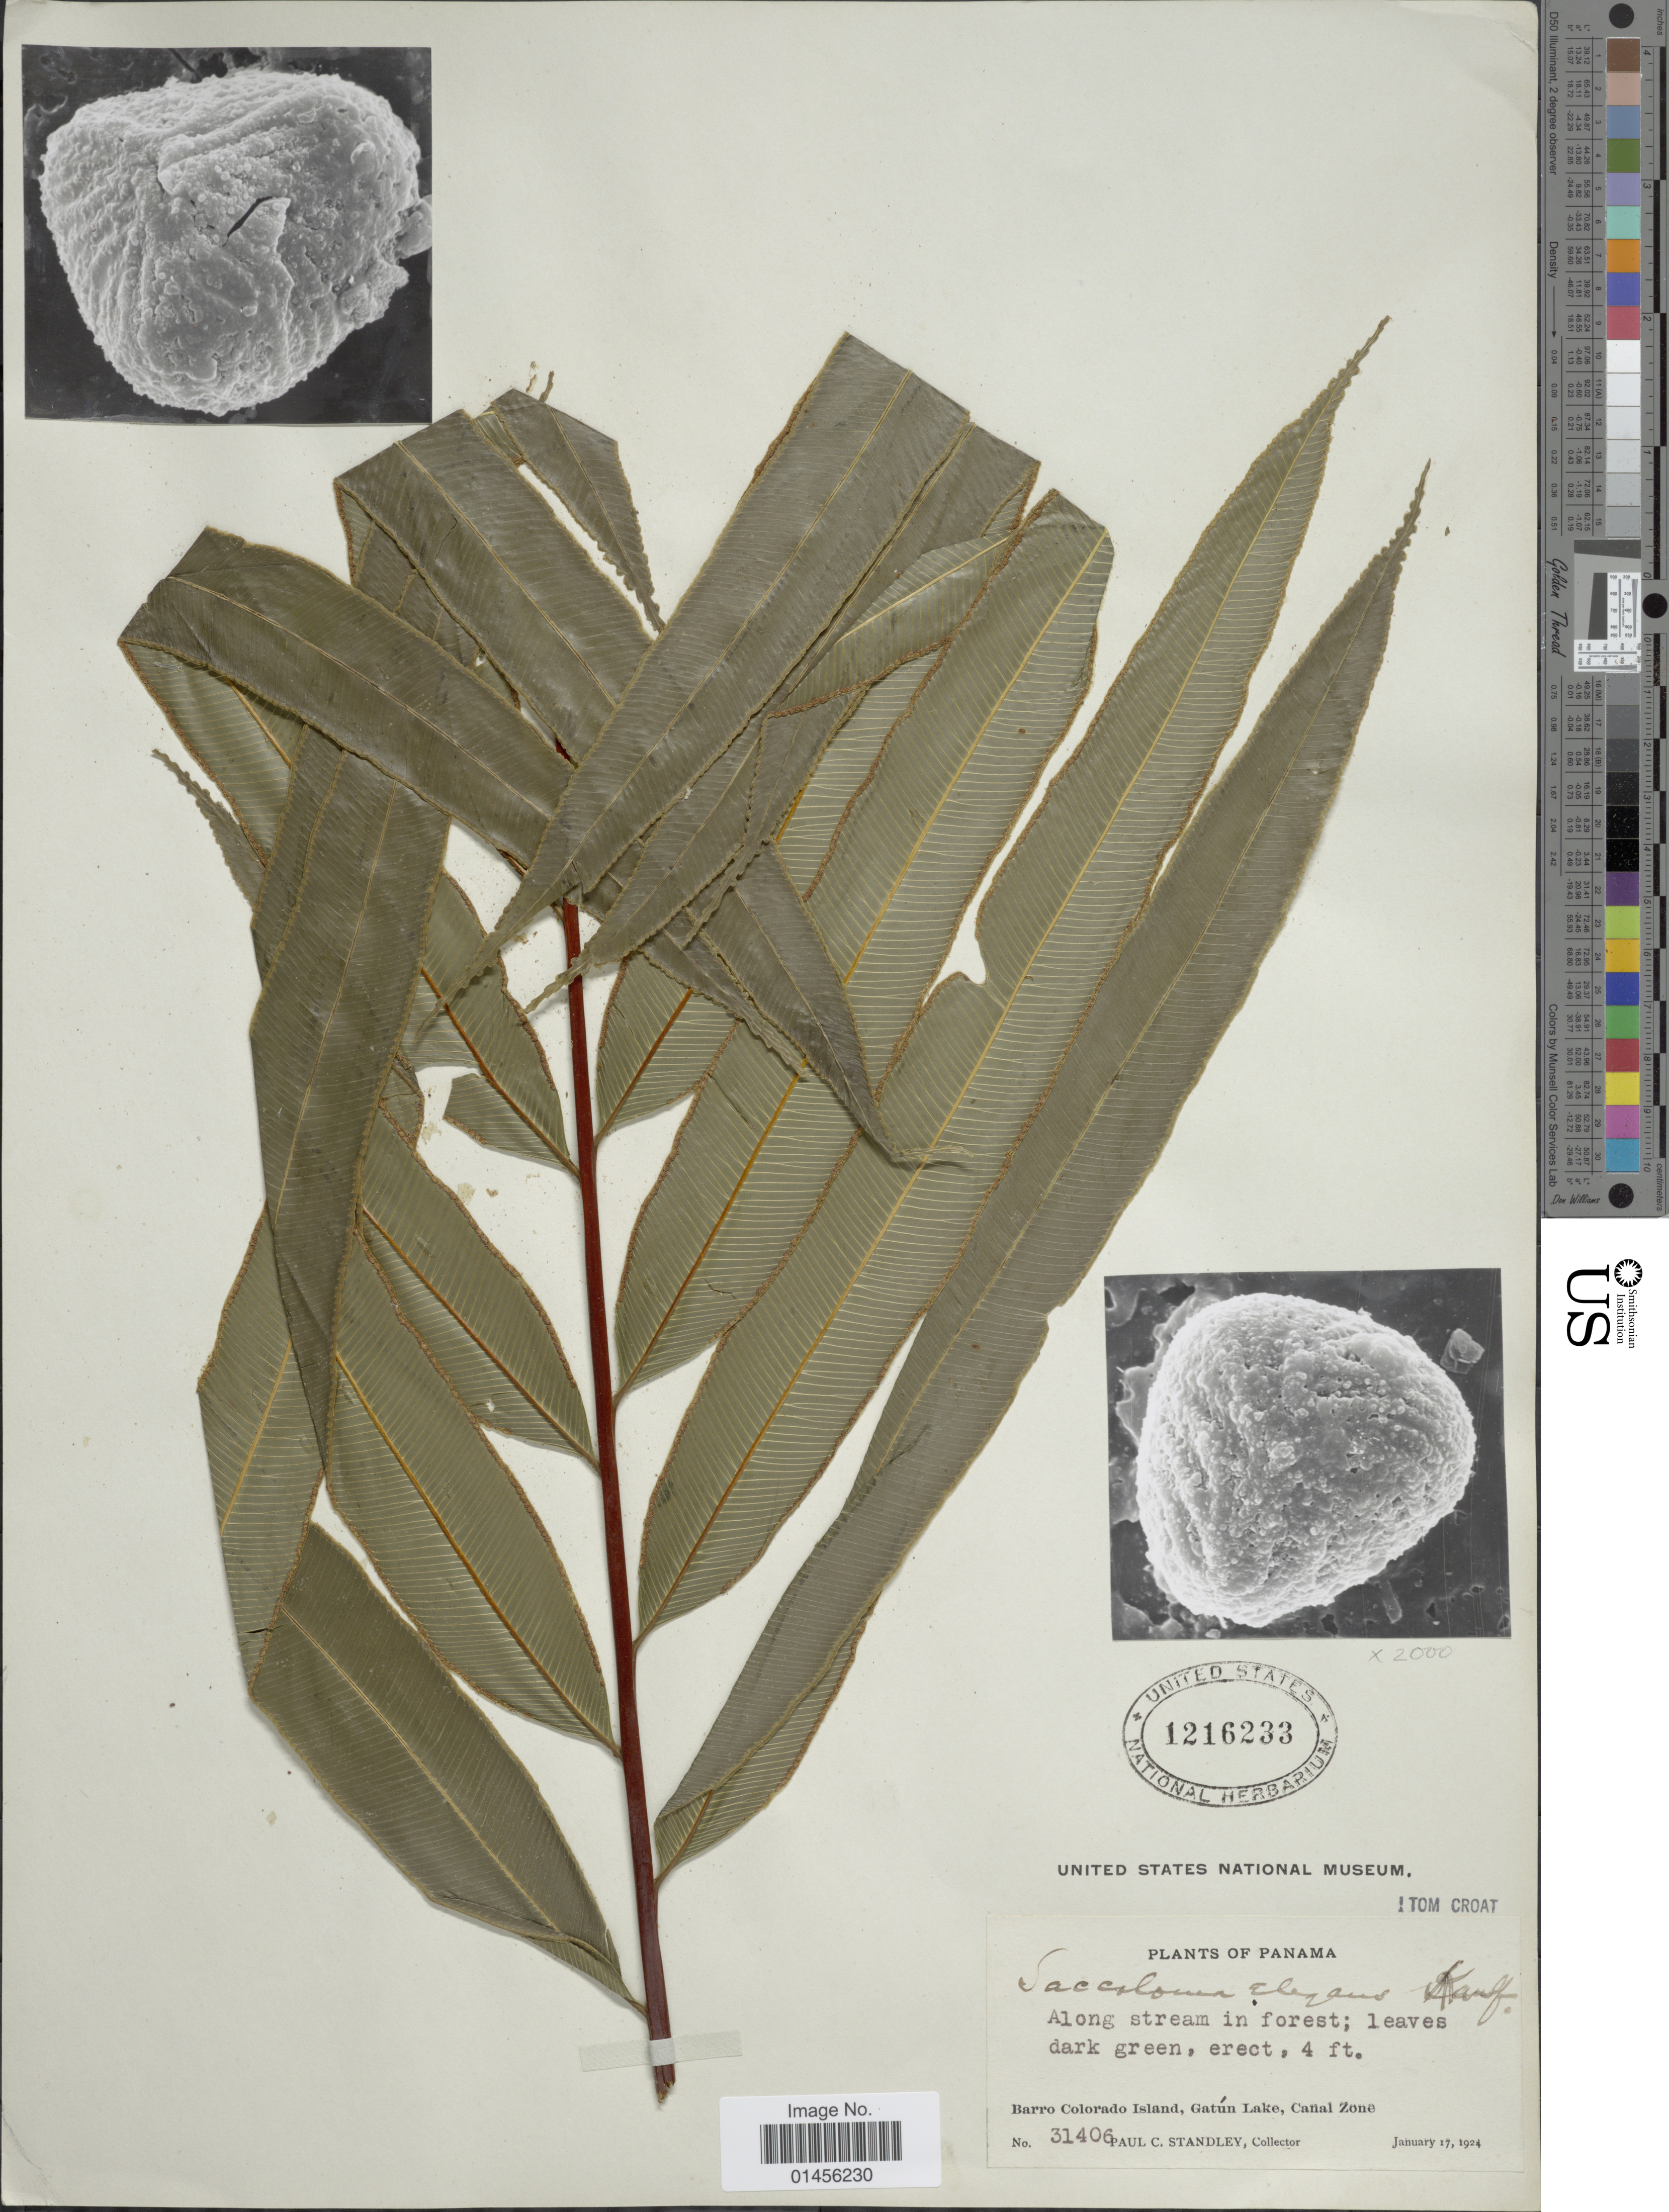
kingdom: Plantae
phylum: Tracheophyta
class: Polypodiopsida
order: Polypodiales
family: Saccolomataceae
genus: Saccoloma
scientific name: Saccoloma elegans subsp. chartaceum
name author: Cremers & K.U. Kramer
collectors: P. C. Standley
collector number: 31406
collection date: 1924-01-17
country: Panama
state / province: Panamá Oeste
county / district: Canal Zone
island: Barro Colorado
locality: Barro Colorado Island, Gatún Lake, Canal Zone. Along stream in forest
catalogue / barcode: US 1216233